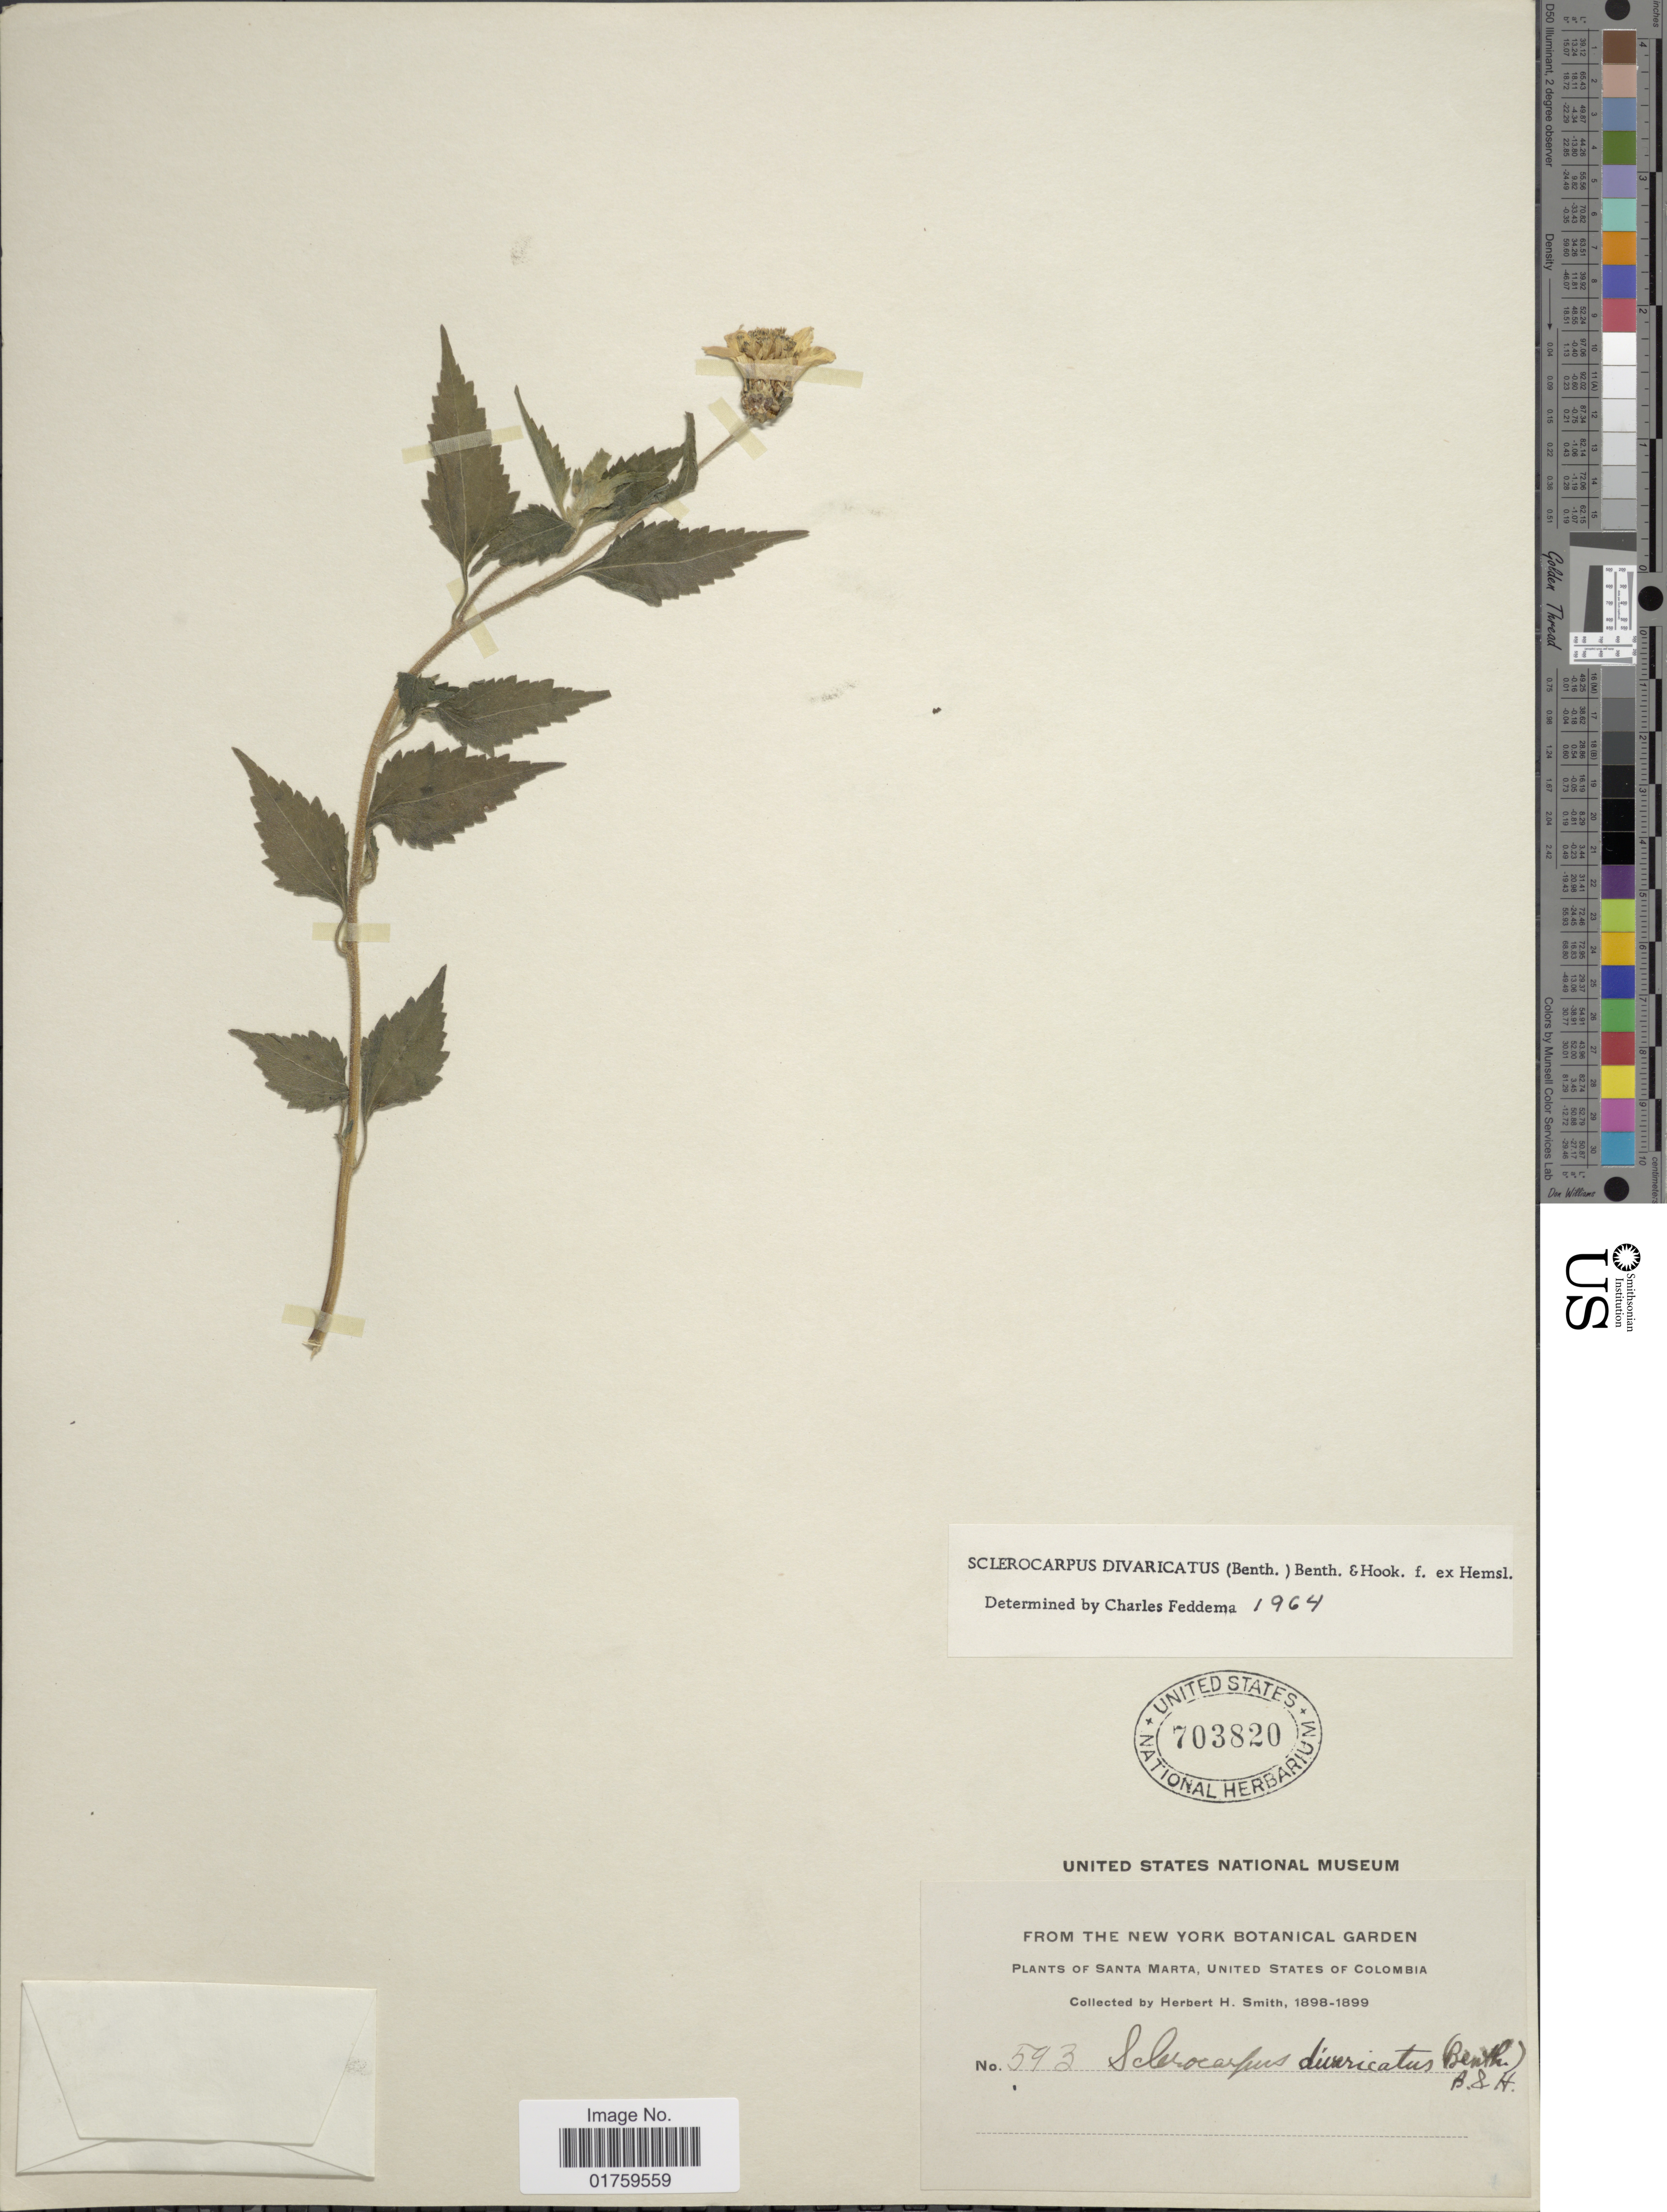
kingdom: Plantae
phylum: Tracheophyta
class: Magnoliopsida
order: Asterales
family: Asteraceae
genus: Sclerocarpus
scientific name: Sclerocarpus divaricatus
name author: (Benth.) Benth. & Hook. f. ex Hemsl.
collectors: Herbert H. Smith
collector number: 593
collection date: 1898/1899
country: Colombia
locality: Santa Marta, United State of Colombia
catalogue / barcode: US 703820